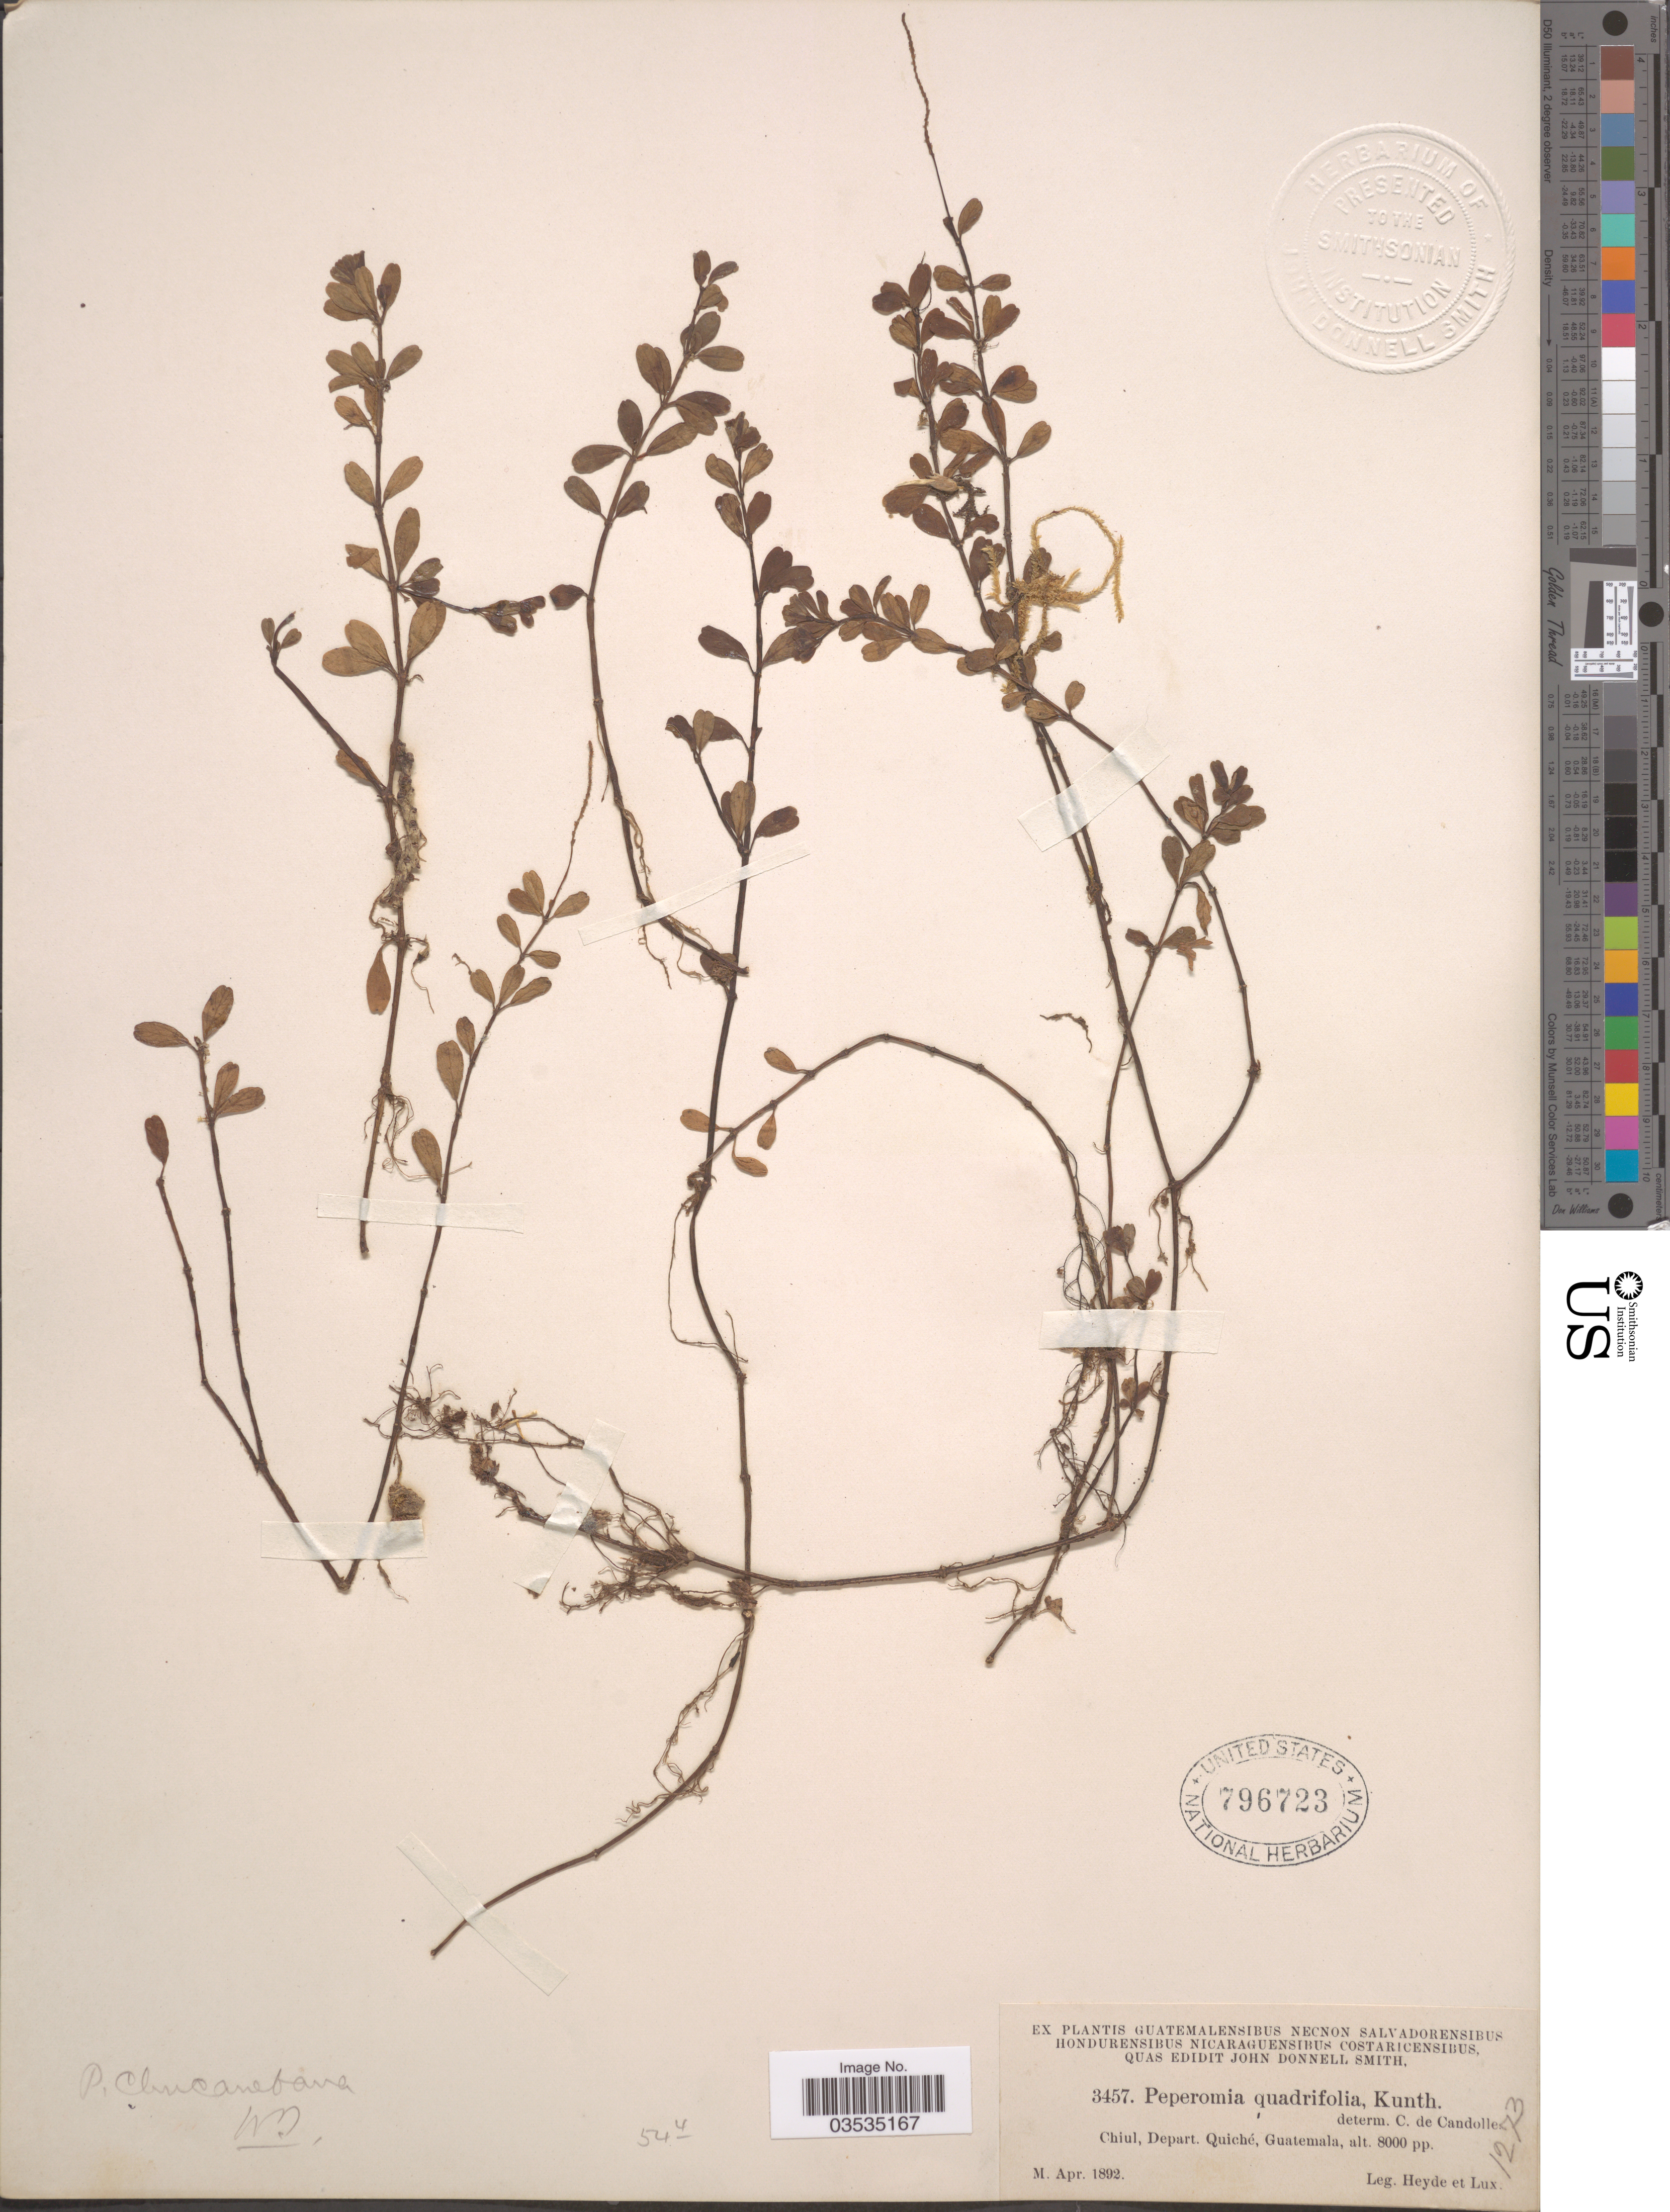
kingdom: Plantae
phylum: Tracheophyta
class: Magnoliopsida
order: Piperales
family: Piperaceae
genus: Peperomia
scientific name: Peperomia chucanebana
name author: Trel.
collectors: Heyde & Lux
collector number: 3457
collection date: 1892-04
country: Guatemala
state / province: El Quiche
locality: Chiul, Depart. Quiché.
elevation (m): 2438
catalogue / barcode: US 796723